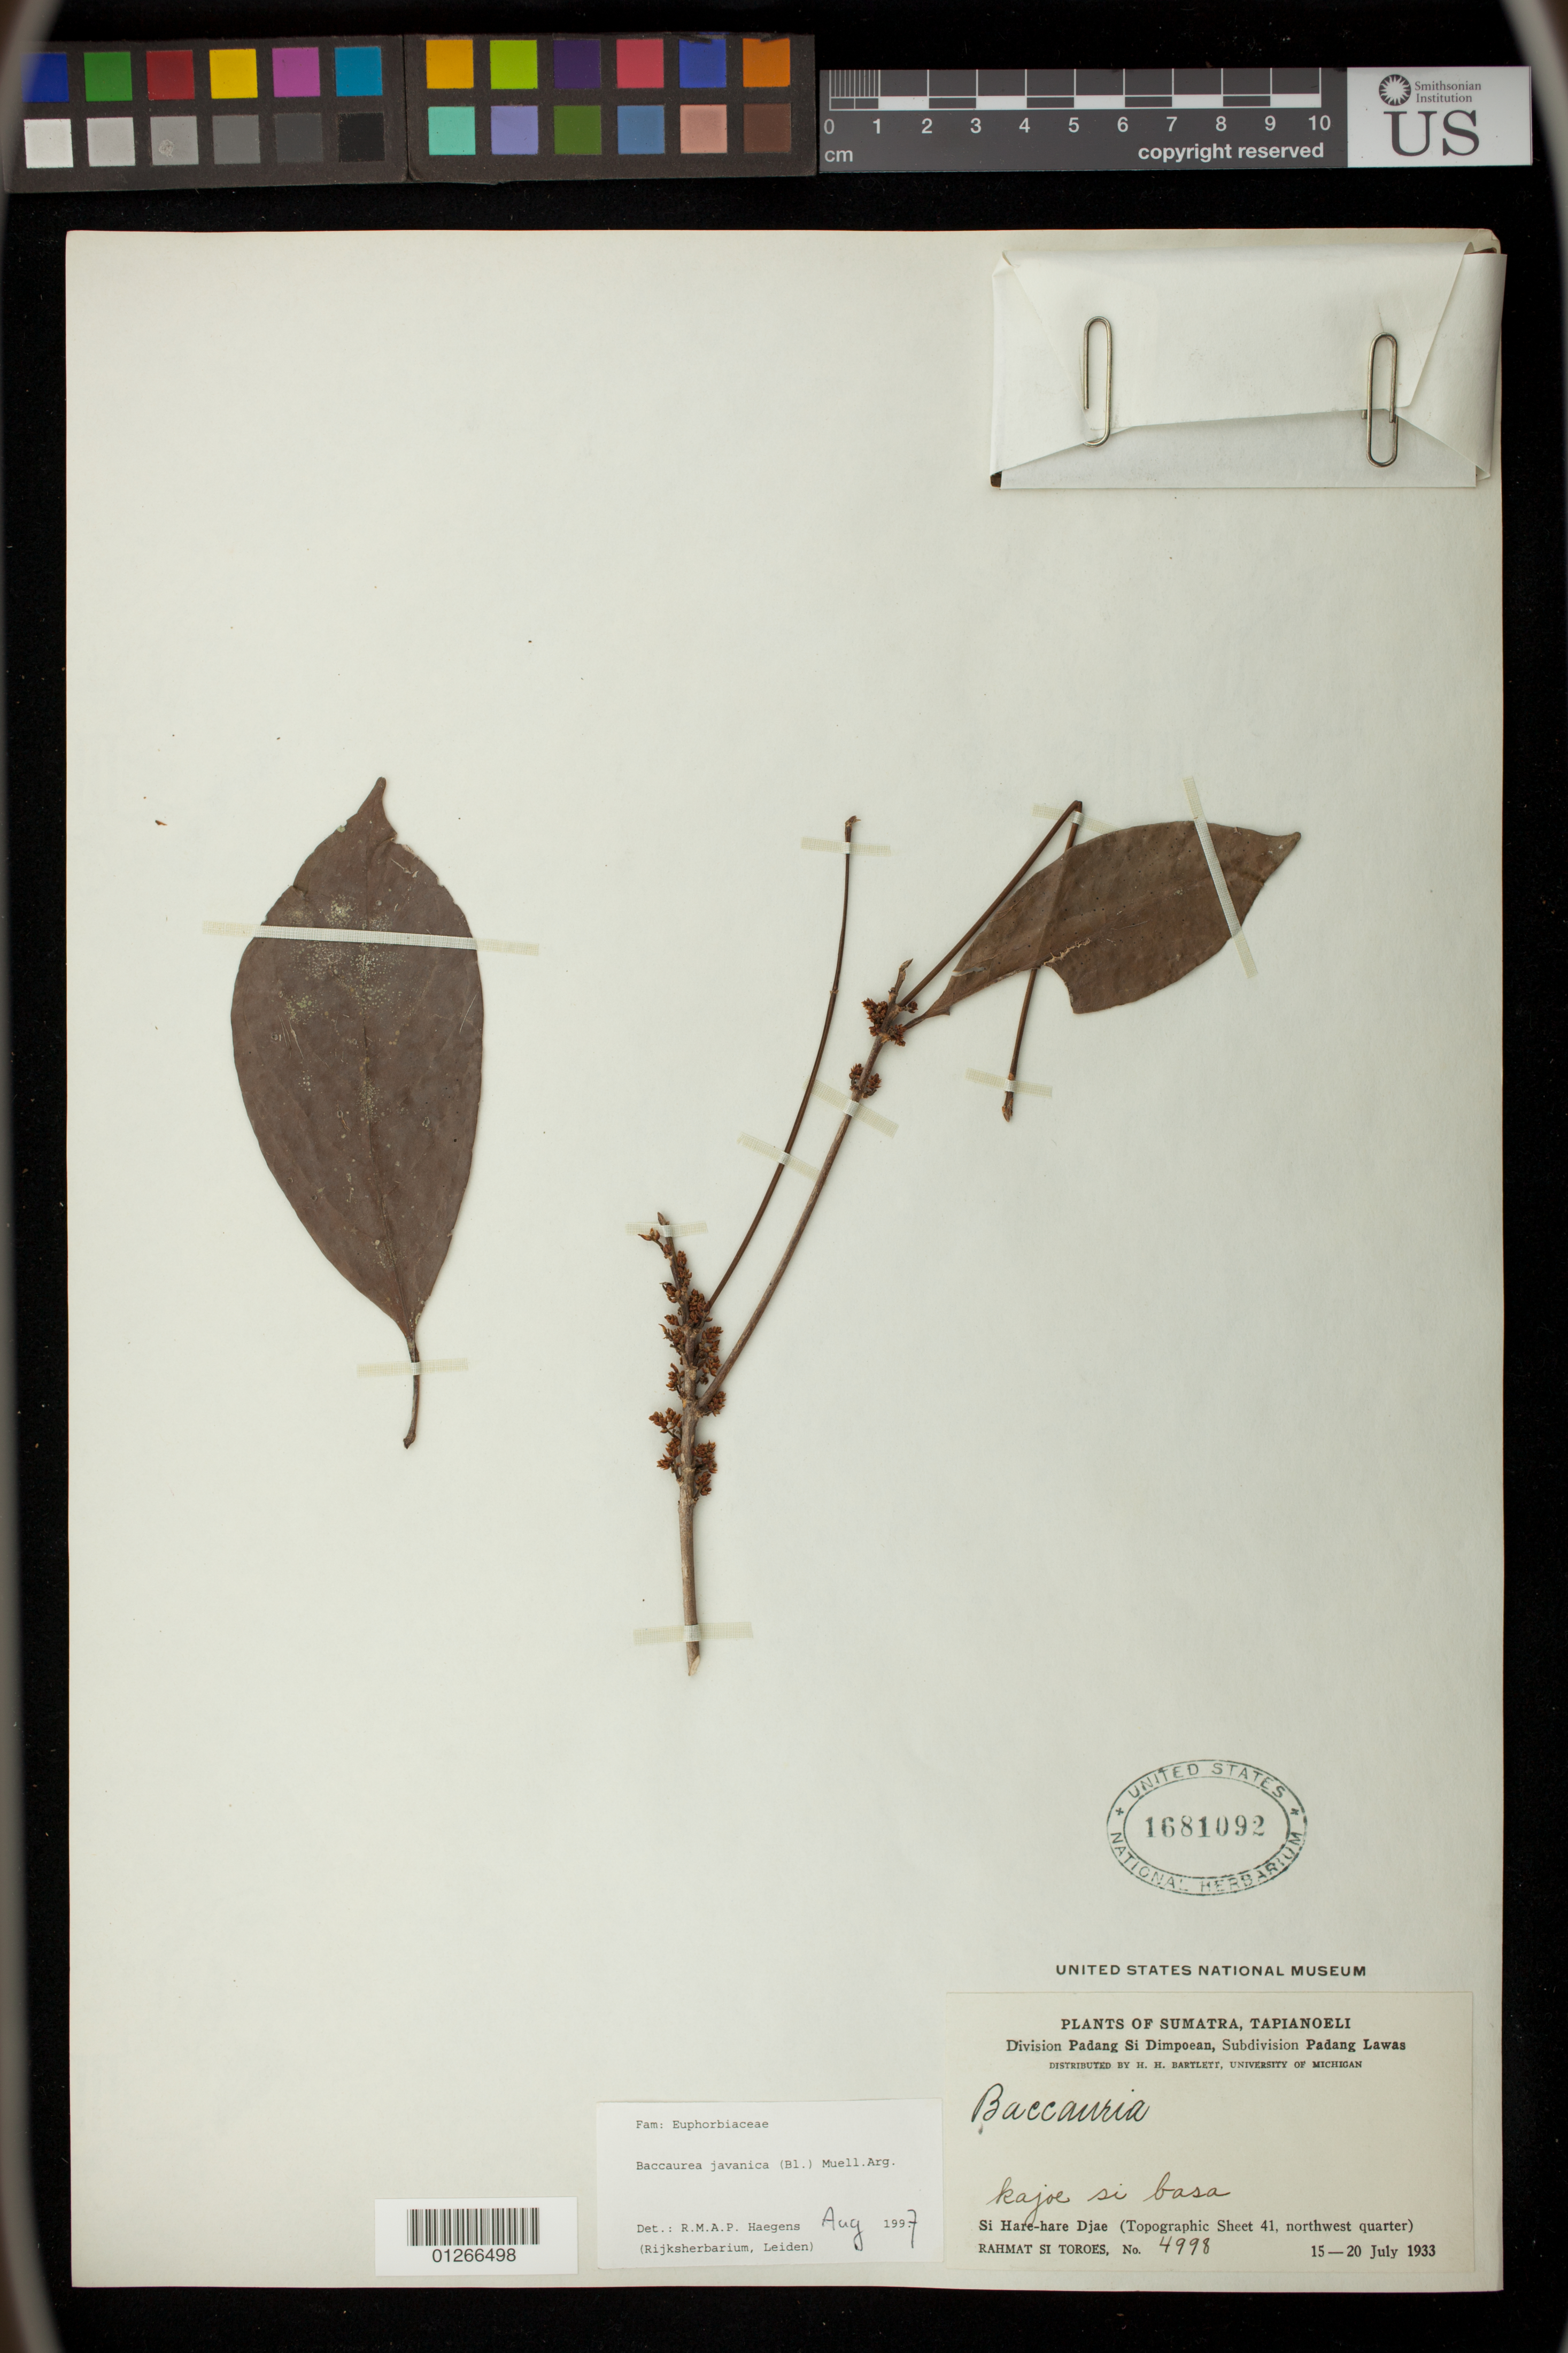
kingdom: Plantae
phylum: Tracheophyta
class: Magnoliopsida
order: Malpighiales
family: Phyllanthaceae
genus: Baccaurea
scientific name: Baccaurea javanica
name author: Müll. Arg.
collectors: Rahmat Si Boeea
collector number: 4998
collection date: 1933-07-15/1933-07-20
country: Indonesia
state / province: Sumatra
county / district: Sumatera Utara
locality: Sumatra, Tapianoeli [Tapanuli]. Padang Si Dimpoean [Sidempuan], Padang Lawas. Si Hare-hare Djae (Topographic Sheet 41, northwest quarter).